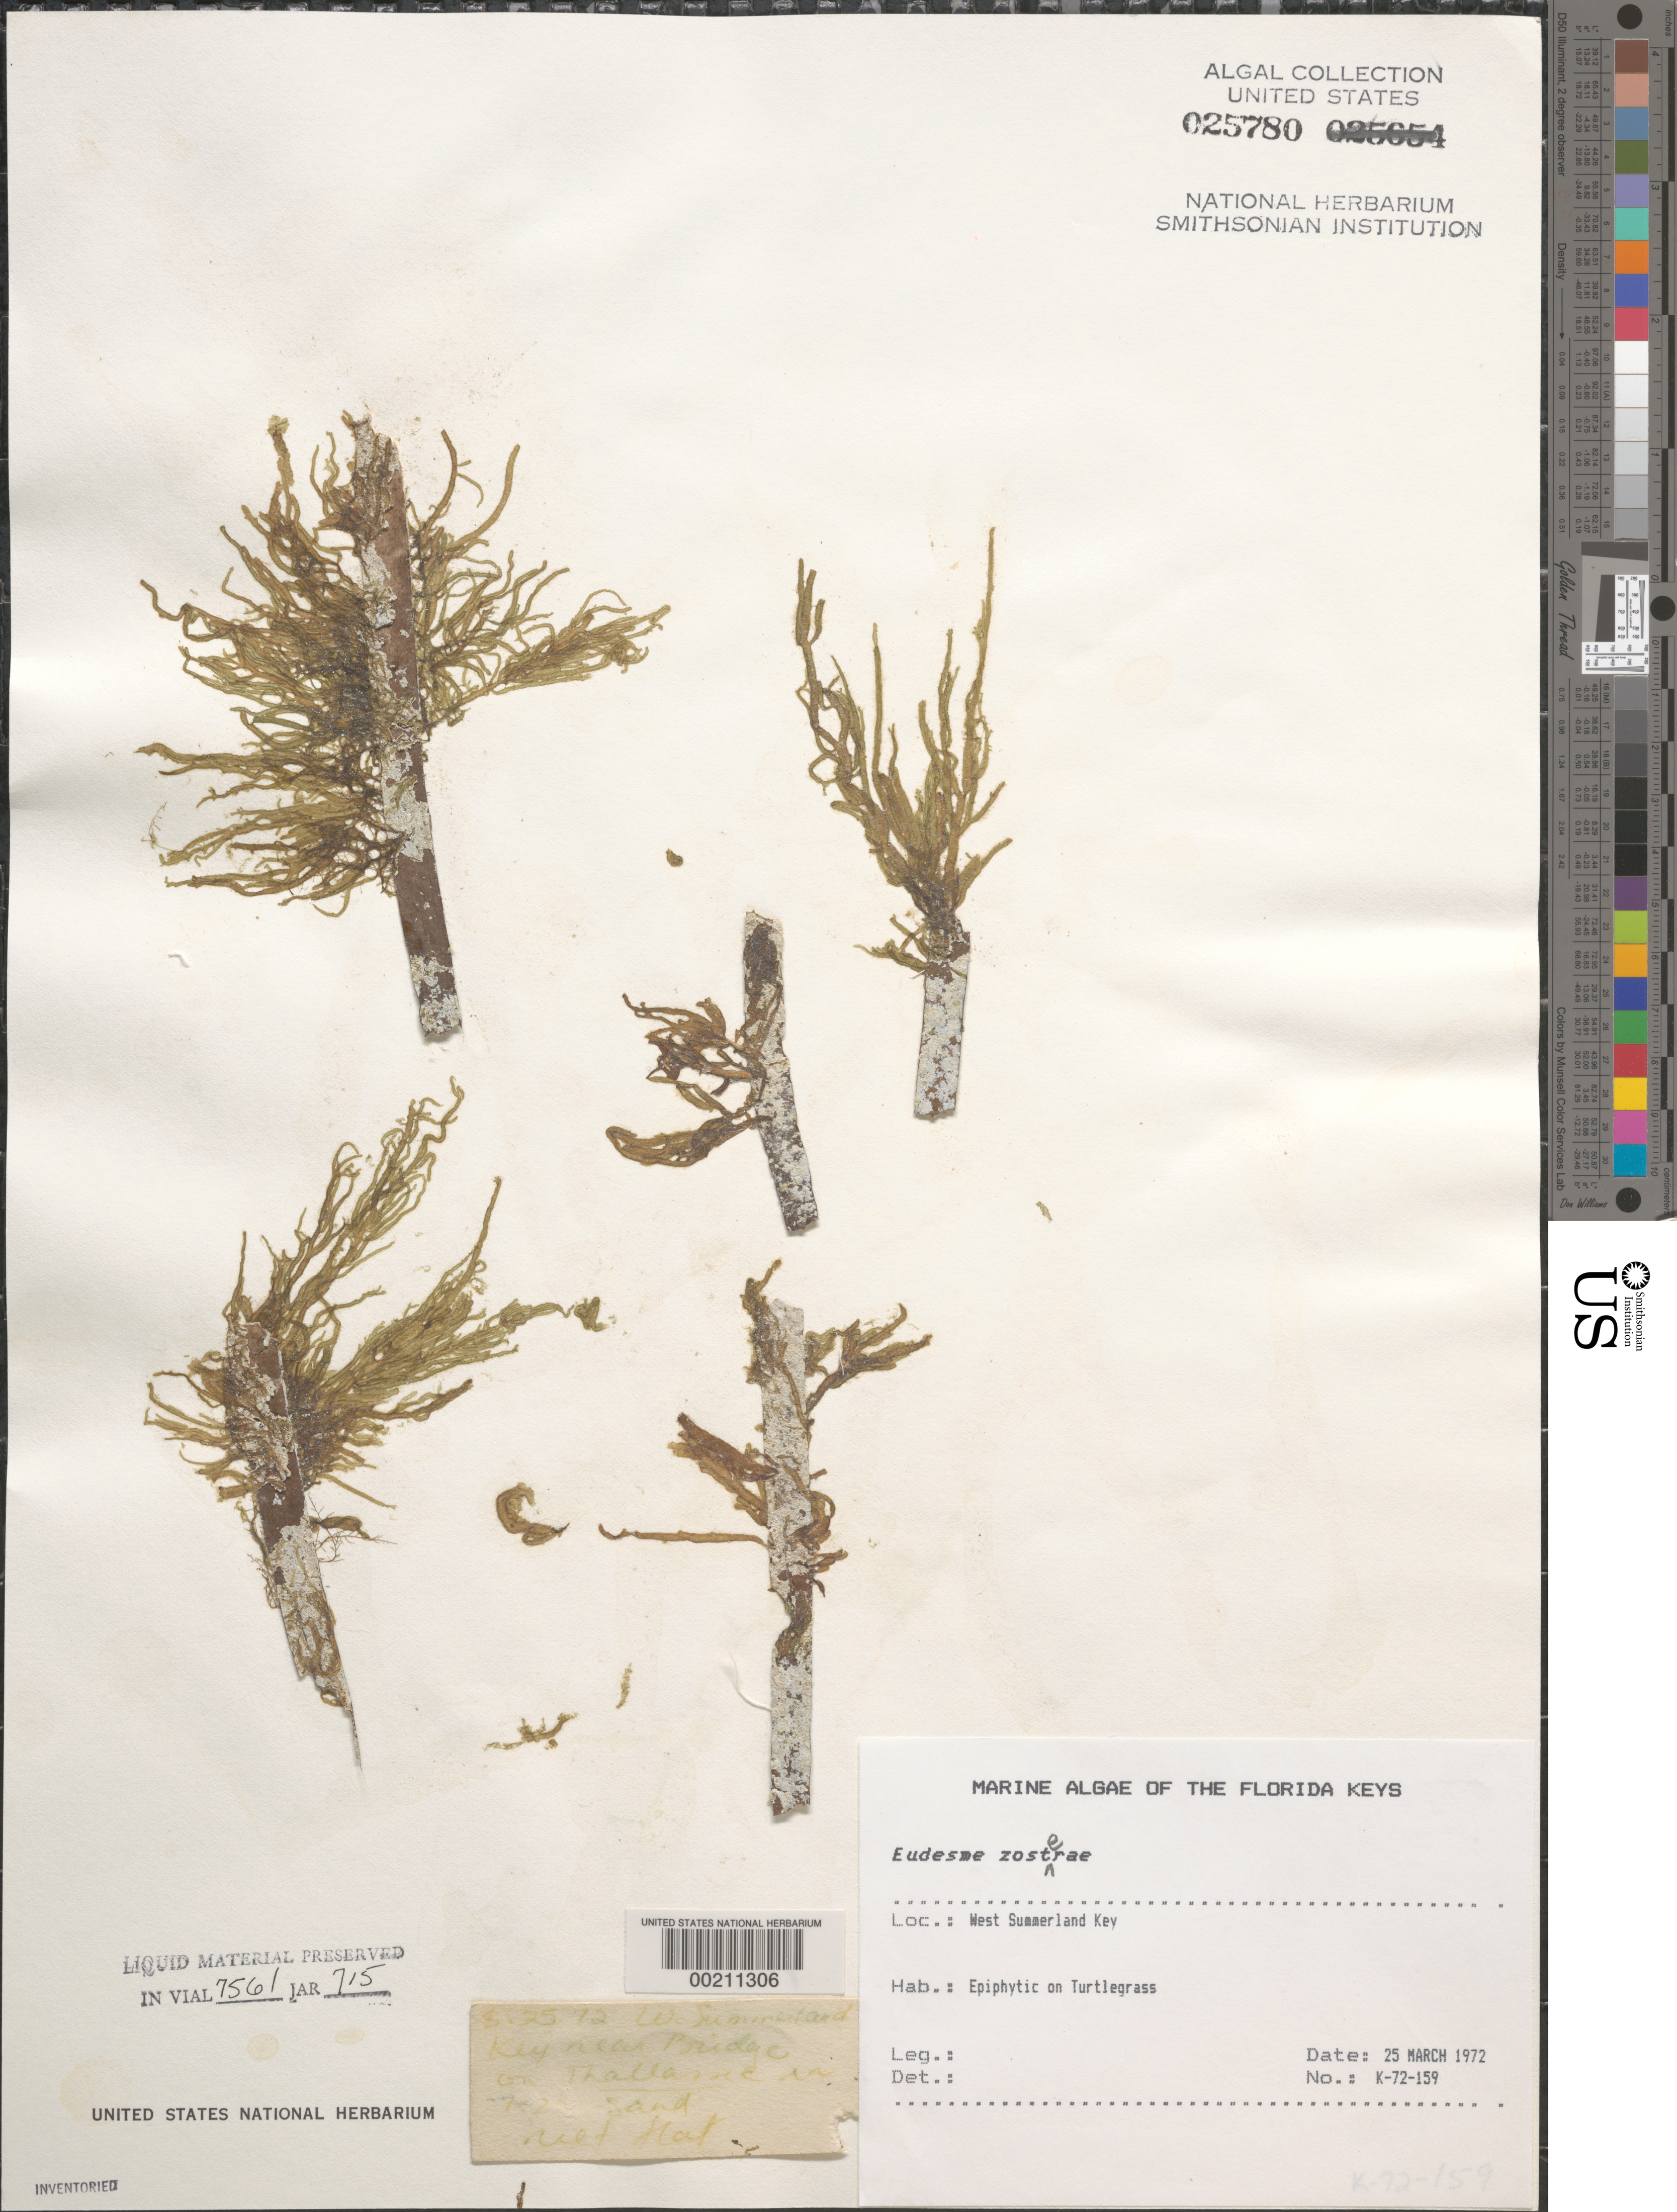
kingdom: Chromista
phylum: Ochrophyta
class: Phaeophyceae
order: Ectocarpales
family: Chordariaceae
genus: Cladosiphon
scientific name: Cladosiphon zosterae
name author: (J. Agardh) Kylin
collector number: K-72-159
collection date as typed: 25 Mar 1972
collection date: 1972-03-25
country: United States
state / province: Florida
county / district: Monroe County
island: West Summerland Key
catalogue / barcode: US 25780